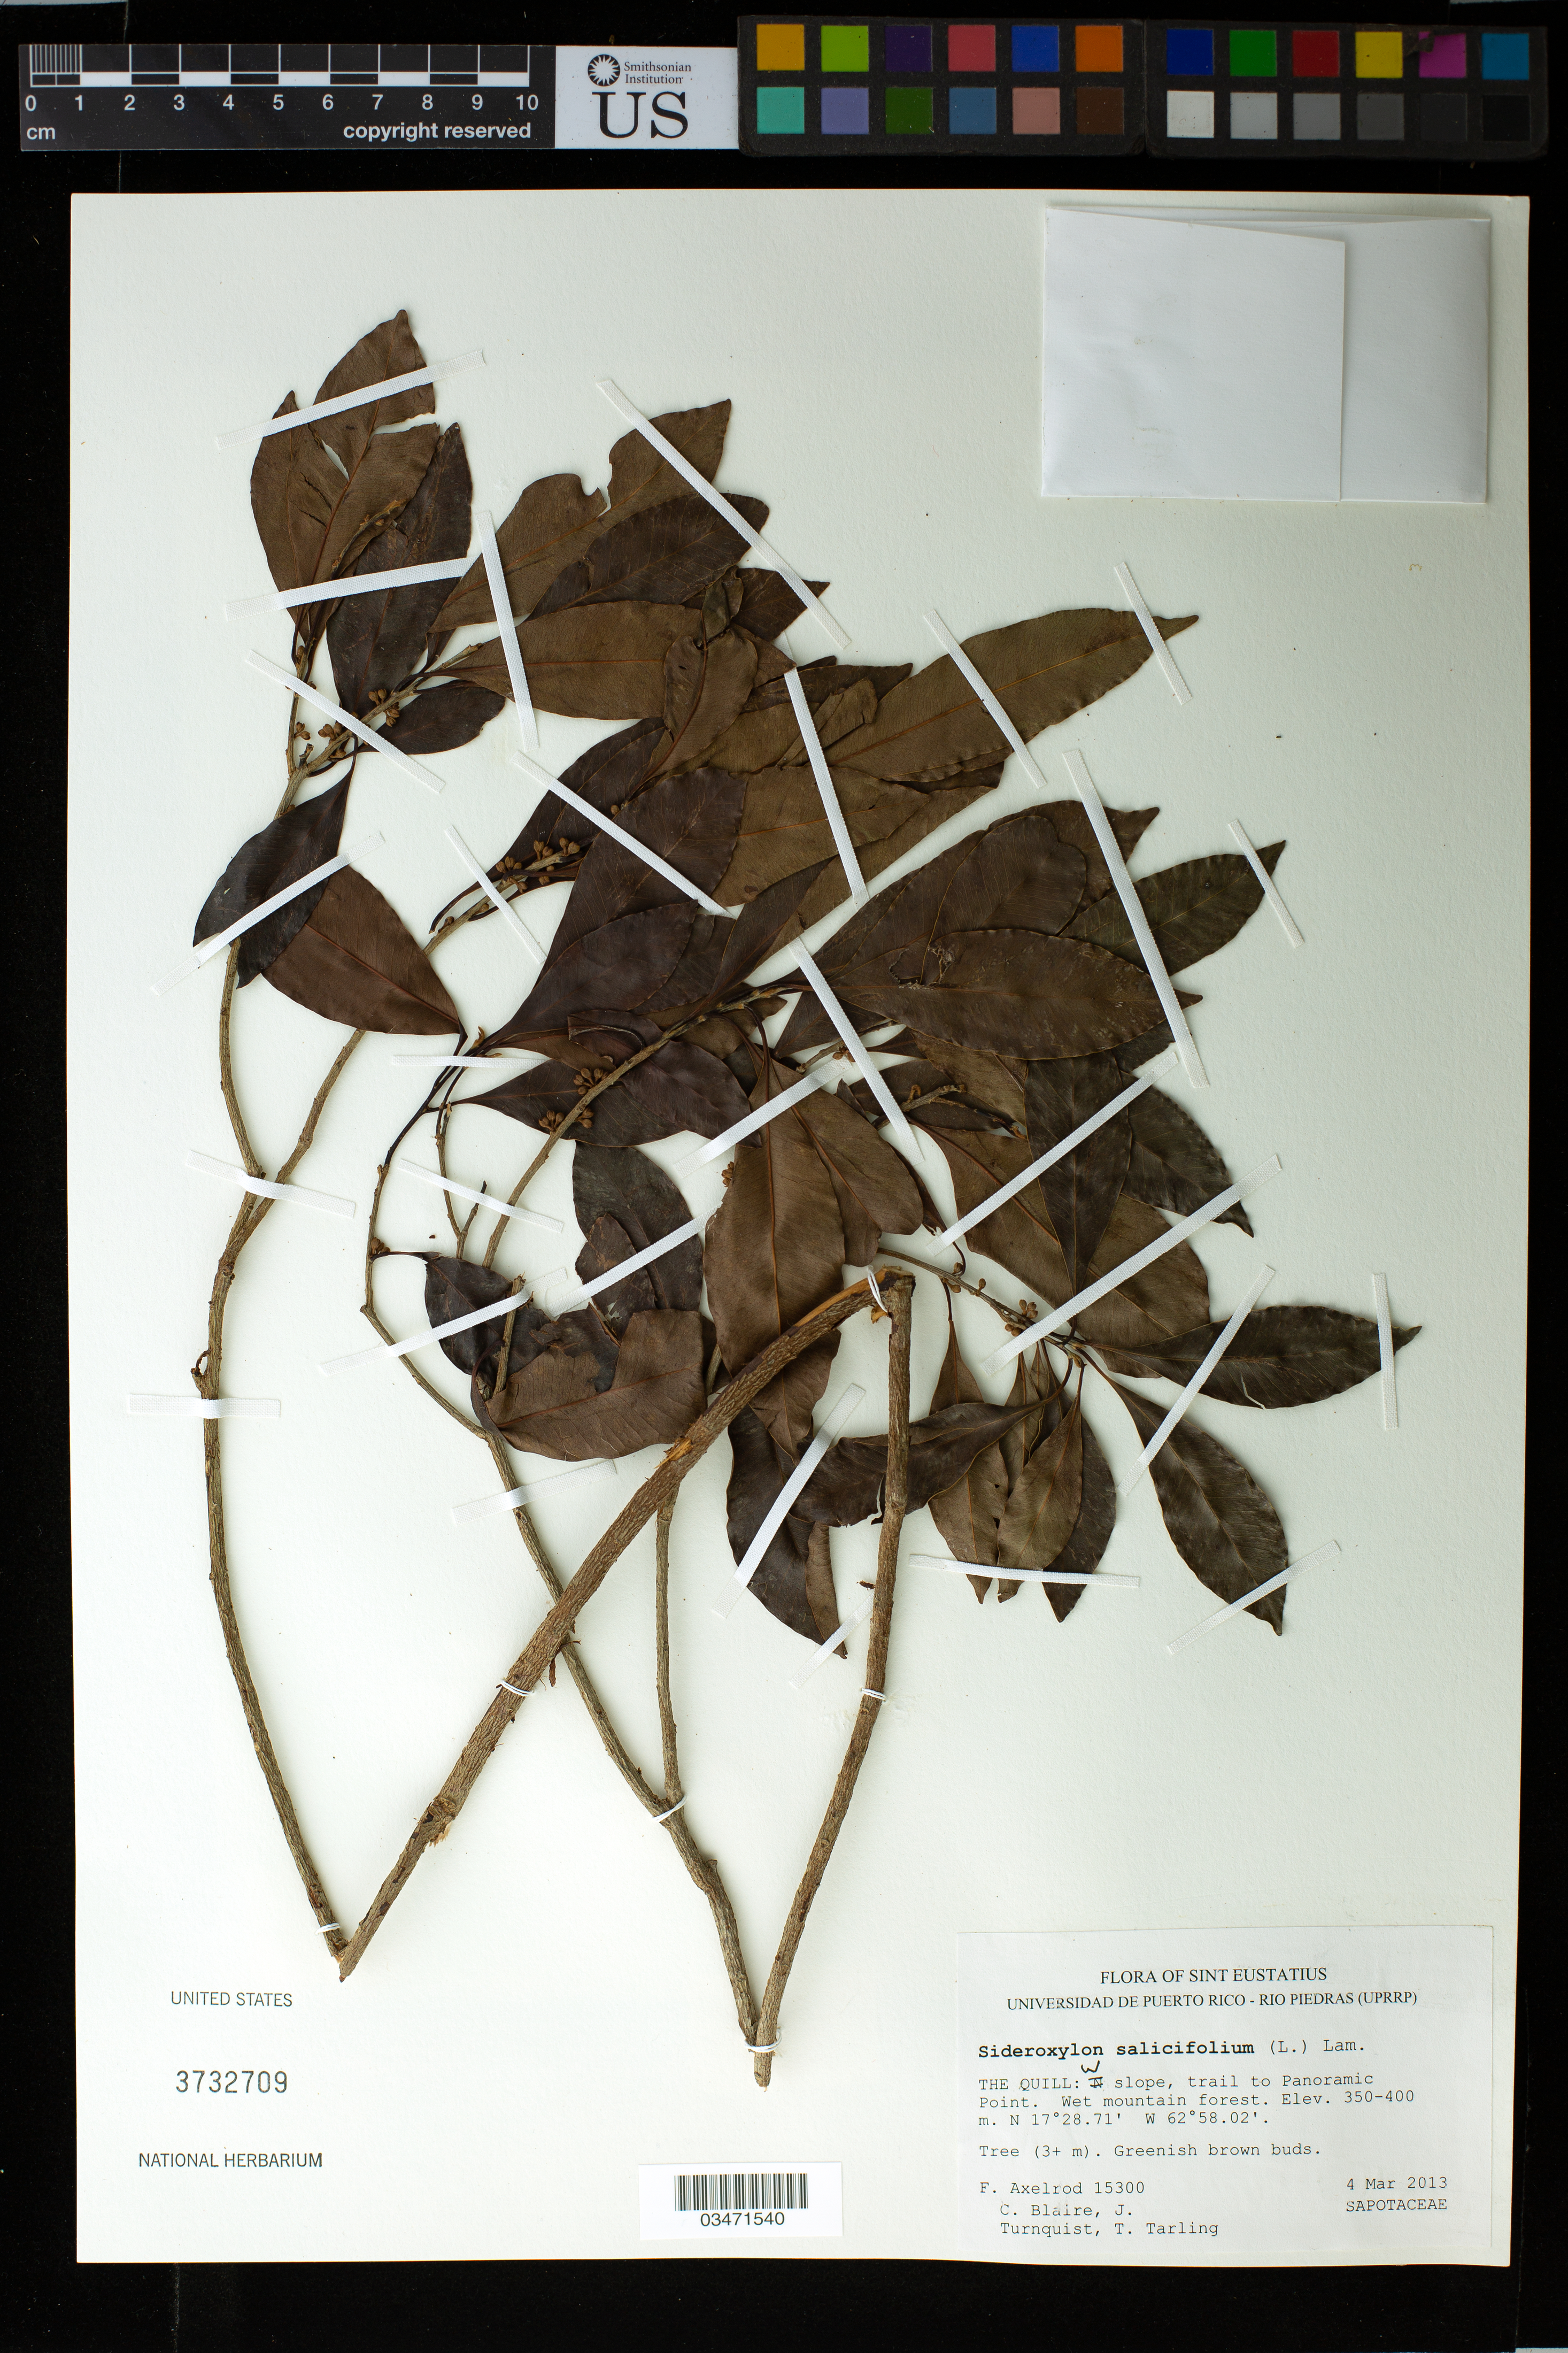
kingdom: Plantae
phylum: Tracheophyta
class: Magnoliopsida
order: Ericales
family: Sapotaceae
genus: Sideroxylon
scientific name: Sideroxylon salicifolium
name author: (L.) Lam.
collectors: F. S. Axelrod, C. Blaire, J. Turnquist & T. Tartling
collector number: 15300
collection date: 2013-03-04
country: Netherlands Antilles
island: St. Eustatius I.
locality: The Quill: W slope, trail to Panoramic Point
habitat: Wet mountain forest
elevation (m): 350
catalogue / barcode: US 3732709